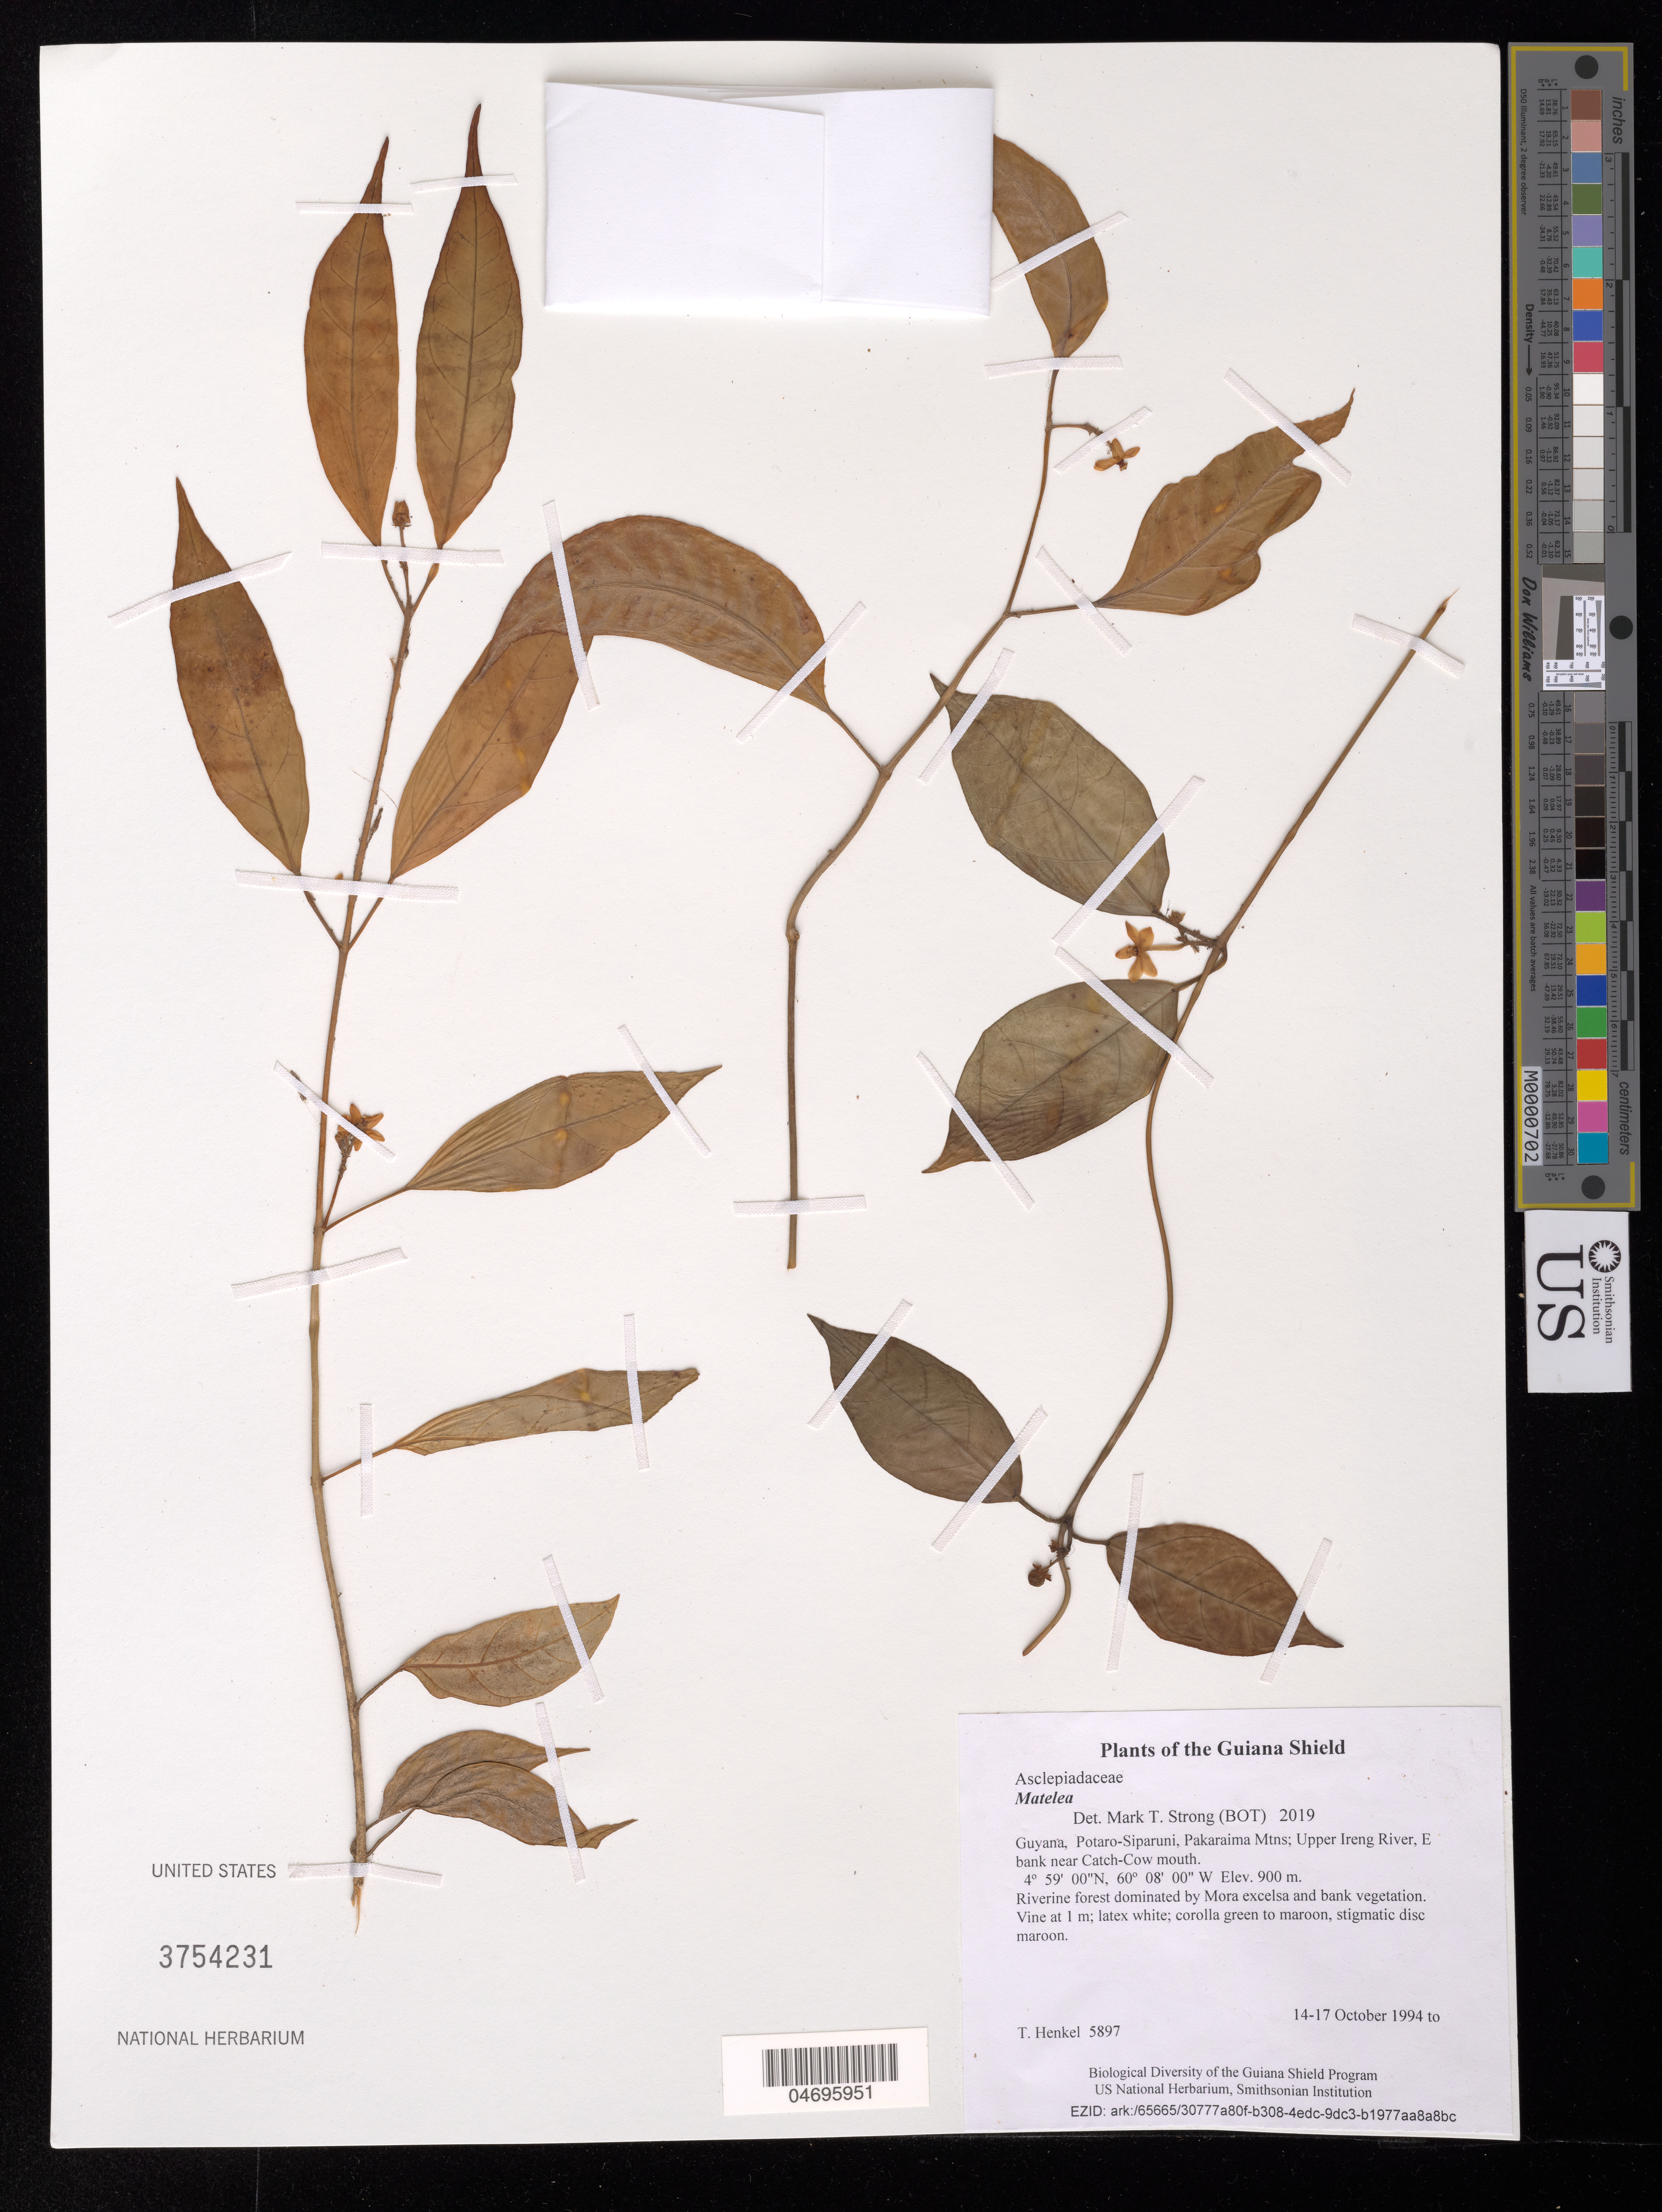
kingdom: Plantae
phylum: Tracheophyta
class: Magnoliopsida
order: Gentianales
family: Apocynaceae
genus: Matelea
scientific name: Matelea sp.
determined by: Strong, Mark T., (BOT), Smithsonian Institution - National Museum of Natural History (UNITED STATES)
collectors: T. Henkel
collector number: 5897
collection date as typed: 14-17 October 1994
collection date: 1994-10-14/1994-10-17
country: Guyana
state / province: Potaro-Siparuni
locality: Pakaraima Mtns; Upper Ireng River, E bank near Catch-Cow mouth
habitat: Riverine forest dominated by Mora excelsa and bank vegetation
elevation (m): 900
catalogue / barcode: US 3754231